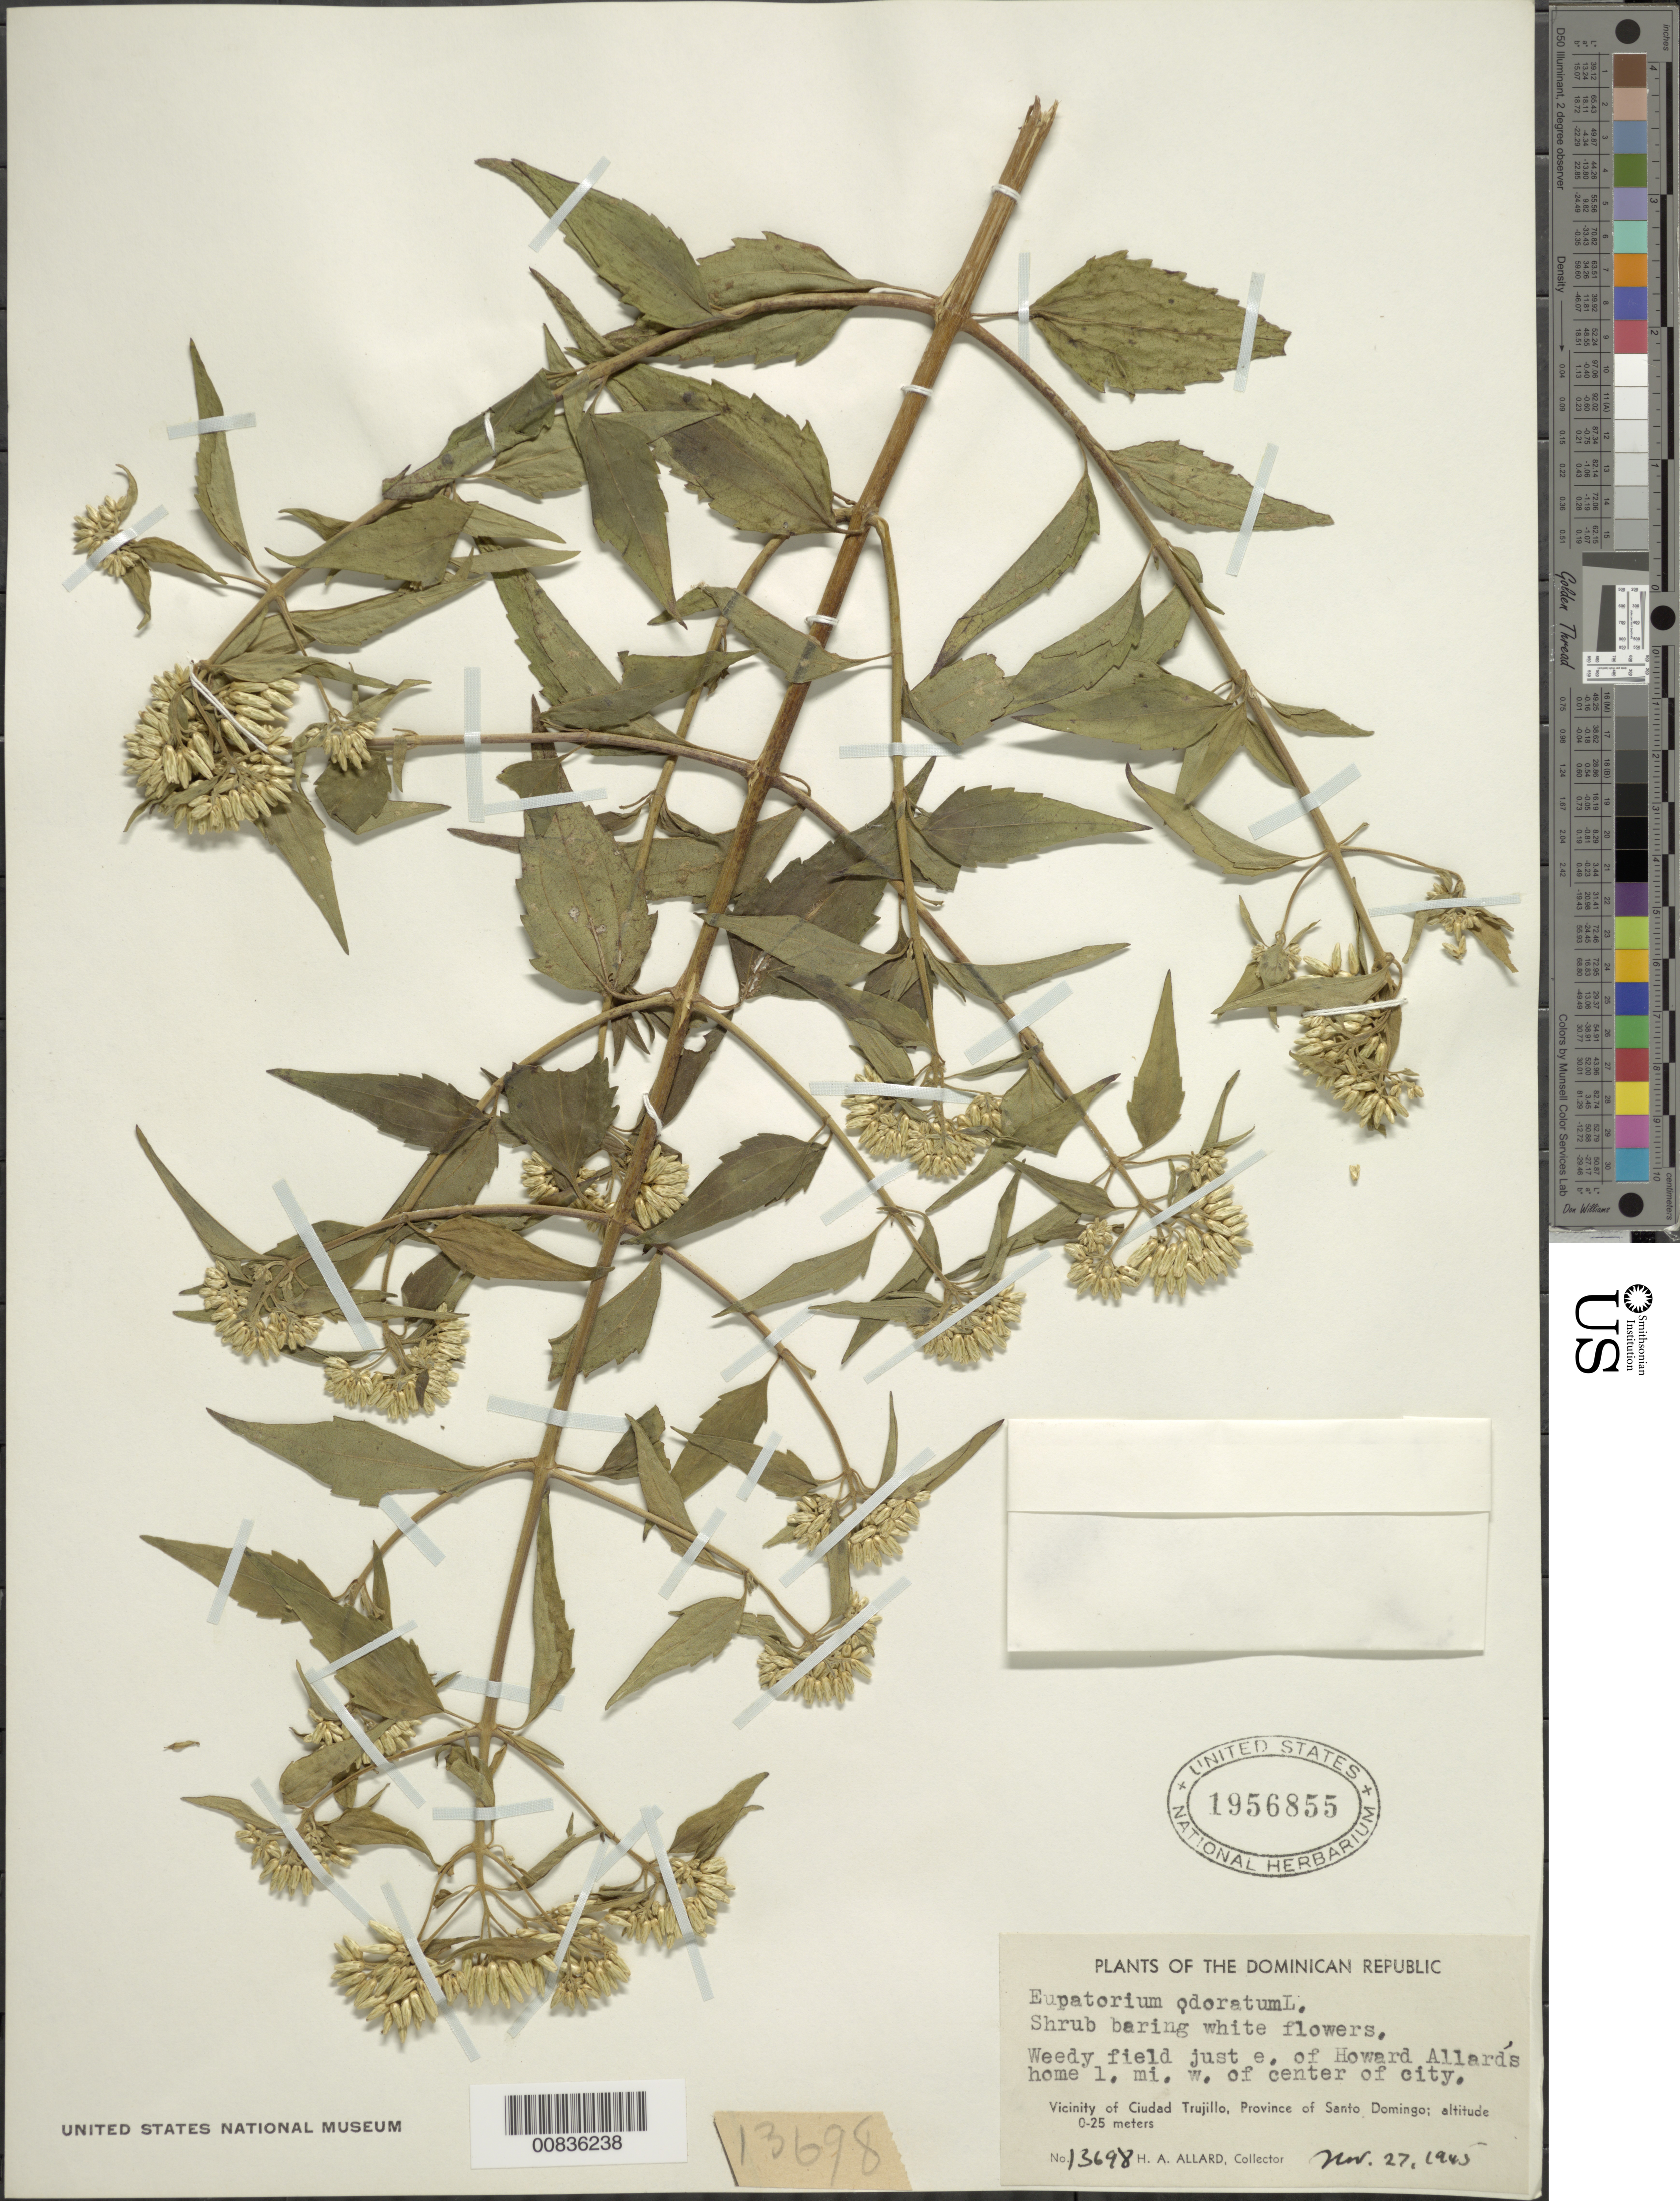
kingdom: Plantae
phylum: Tracheophyta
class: Magnoliopsida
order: Asterales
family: Asteraceae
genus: Chromolaena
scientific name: Chromolaena odorata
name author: (L.) R.M. King & H. Rob.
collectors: H. A. Allard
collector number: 13698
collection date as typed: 27 Nov 1945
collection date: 1945-11-27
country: Dominican Republic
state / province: Distrito Nacional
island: Hispaniola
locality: Vicinity of Santo Domingo City, just E of Howard Allard's home, 1 mile W of center of city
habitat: Weedy field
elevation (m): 0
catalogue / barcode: US 1956855